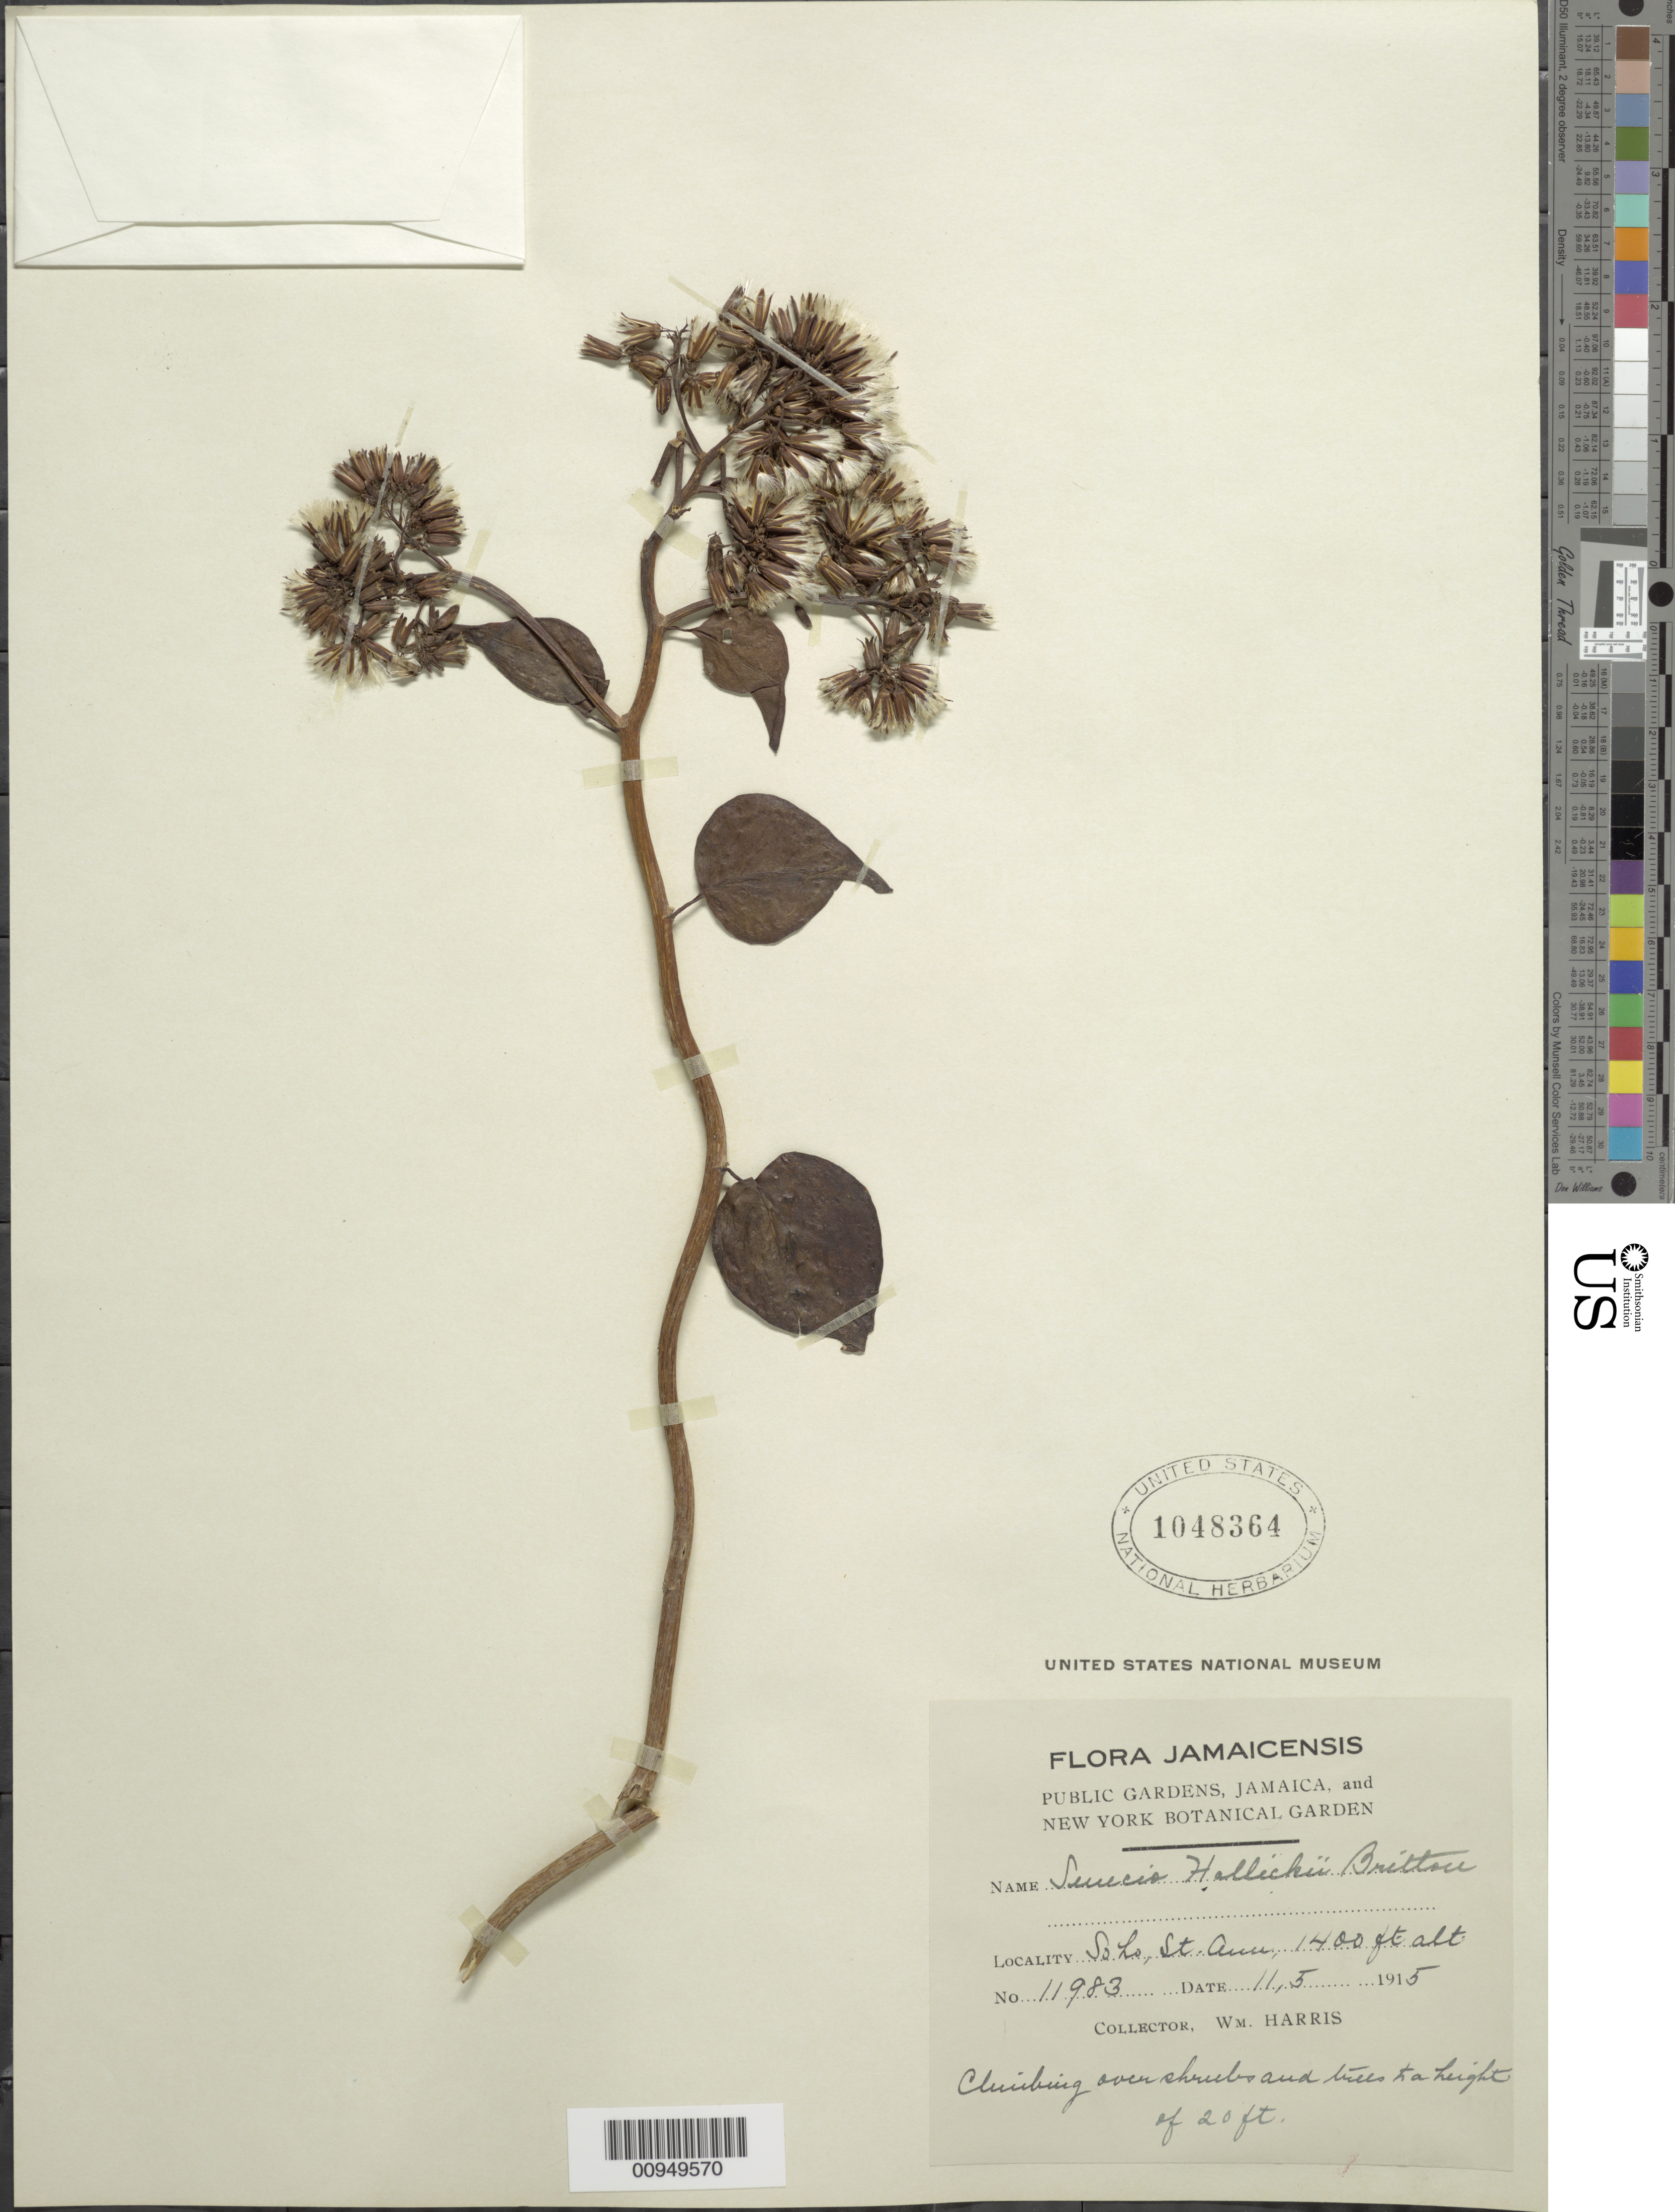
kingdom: Plantae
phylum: Tracheophyta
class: Magnoliopsida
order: Asterales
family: Asteraceae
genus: Odontocline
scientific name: Odontocline hollickii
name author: (Britton ex Greenm.) B. Nord.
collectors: W. H. Harris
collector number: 11983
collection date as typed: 11 May 1915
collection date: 1915-05-11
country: Jamaica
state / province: Saint Ann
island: Jamaica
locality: Soho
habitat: Climing over shrubs and trees to a height of 20 ft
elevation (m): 427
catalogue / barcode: US 1048364